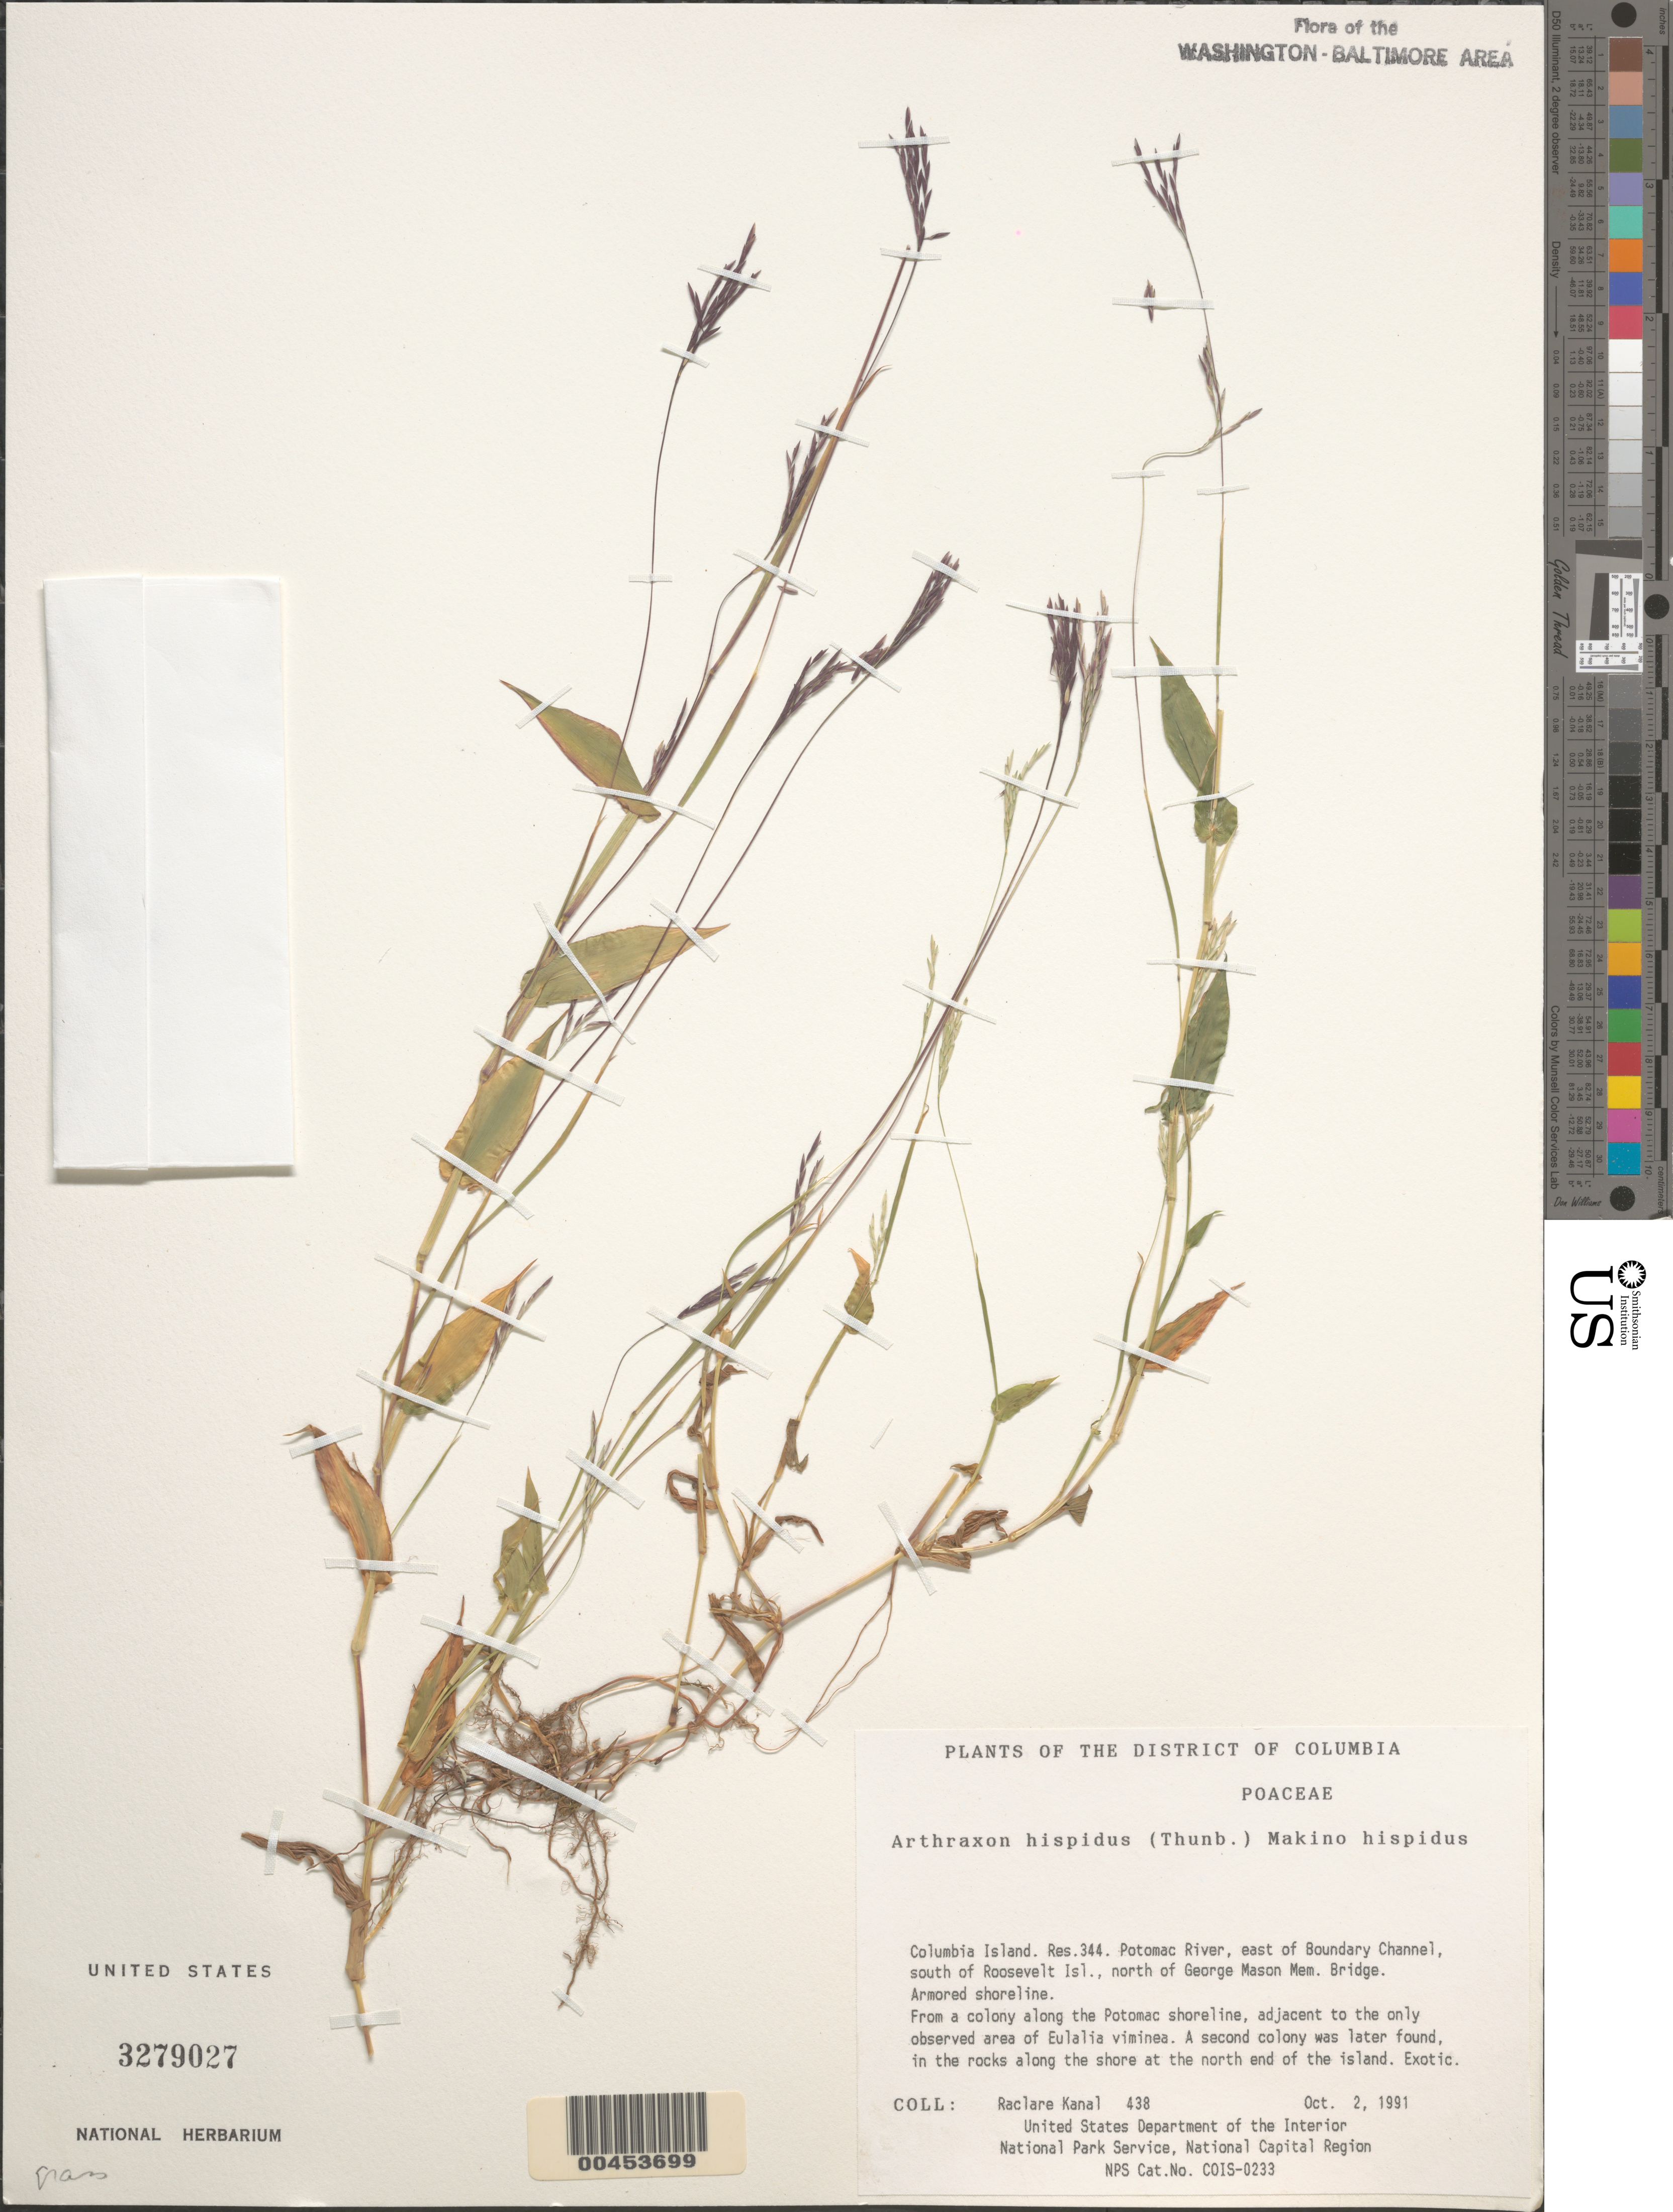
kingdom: Plantae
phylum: Tracheophyta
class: Liliopsida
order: Poales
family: Poaceae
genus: Arthraxon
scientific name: Arthraxon hispidus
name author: (Thunb.) Makino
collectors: R. Kanal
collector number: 438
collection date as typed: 02 Oct 1991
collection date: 1991-10-02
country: United States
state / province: District of Columbia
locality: Columbia Island, Res 344, Potomac River, S of Roosevelt Island, E of Boundary Channel, N of George Mason Mem Bridge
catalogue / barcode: US 3279027